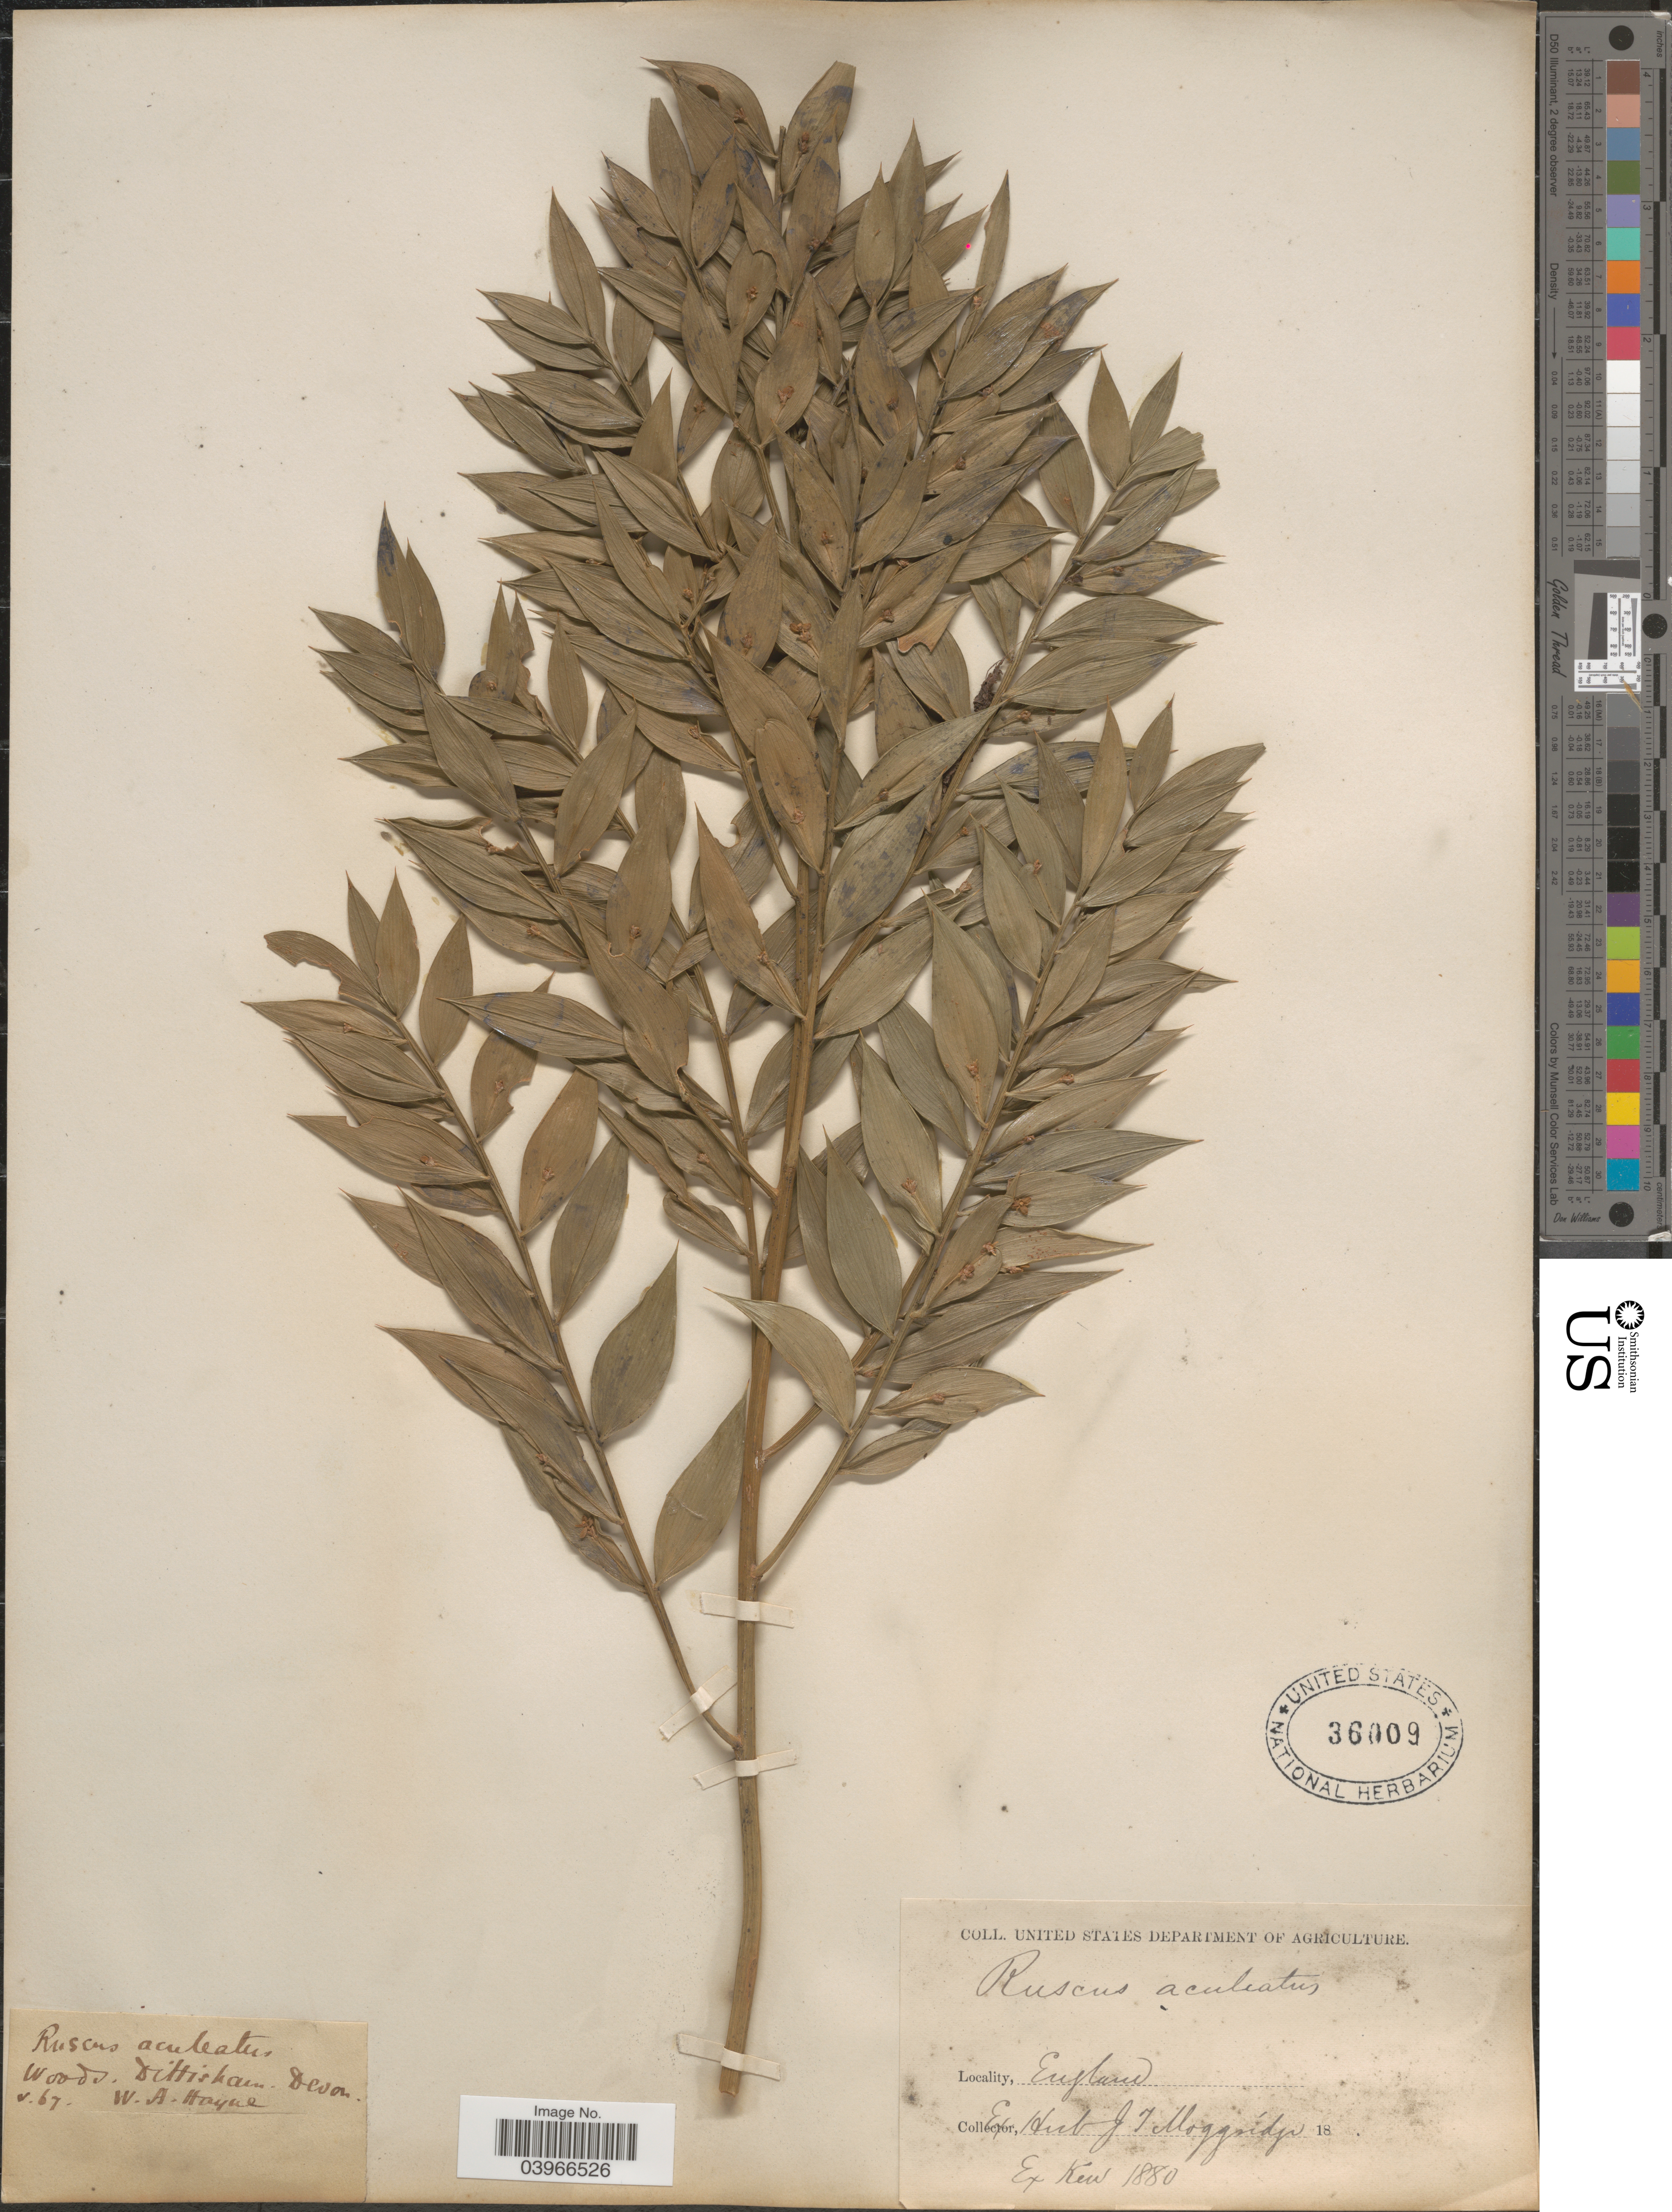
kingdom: Plantae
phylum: Tracheophyta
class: Liliopsida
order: Asparagales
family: Asparagaceae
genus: Ruscus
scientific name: Ruscus aculeatus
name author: L.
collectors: W. A. Hayne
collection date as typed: Transcribed d/m/y: /5/67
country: United Kingdom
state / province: England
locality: Dittisham. Devon.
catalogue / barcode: US 36009